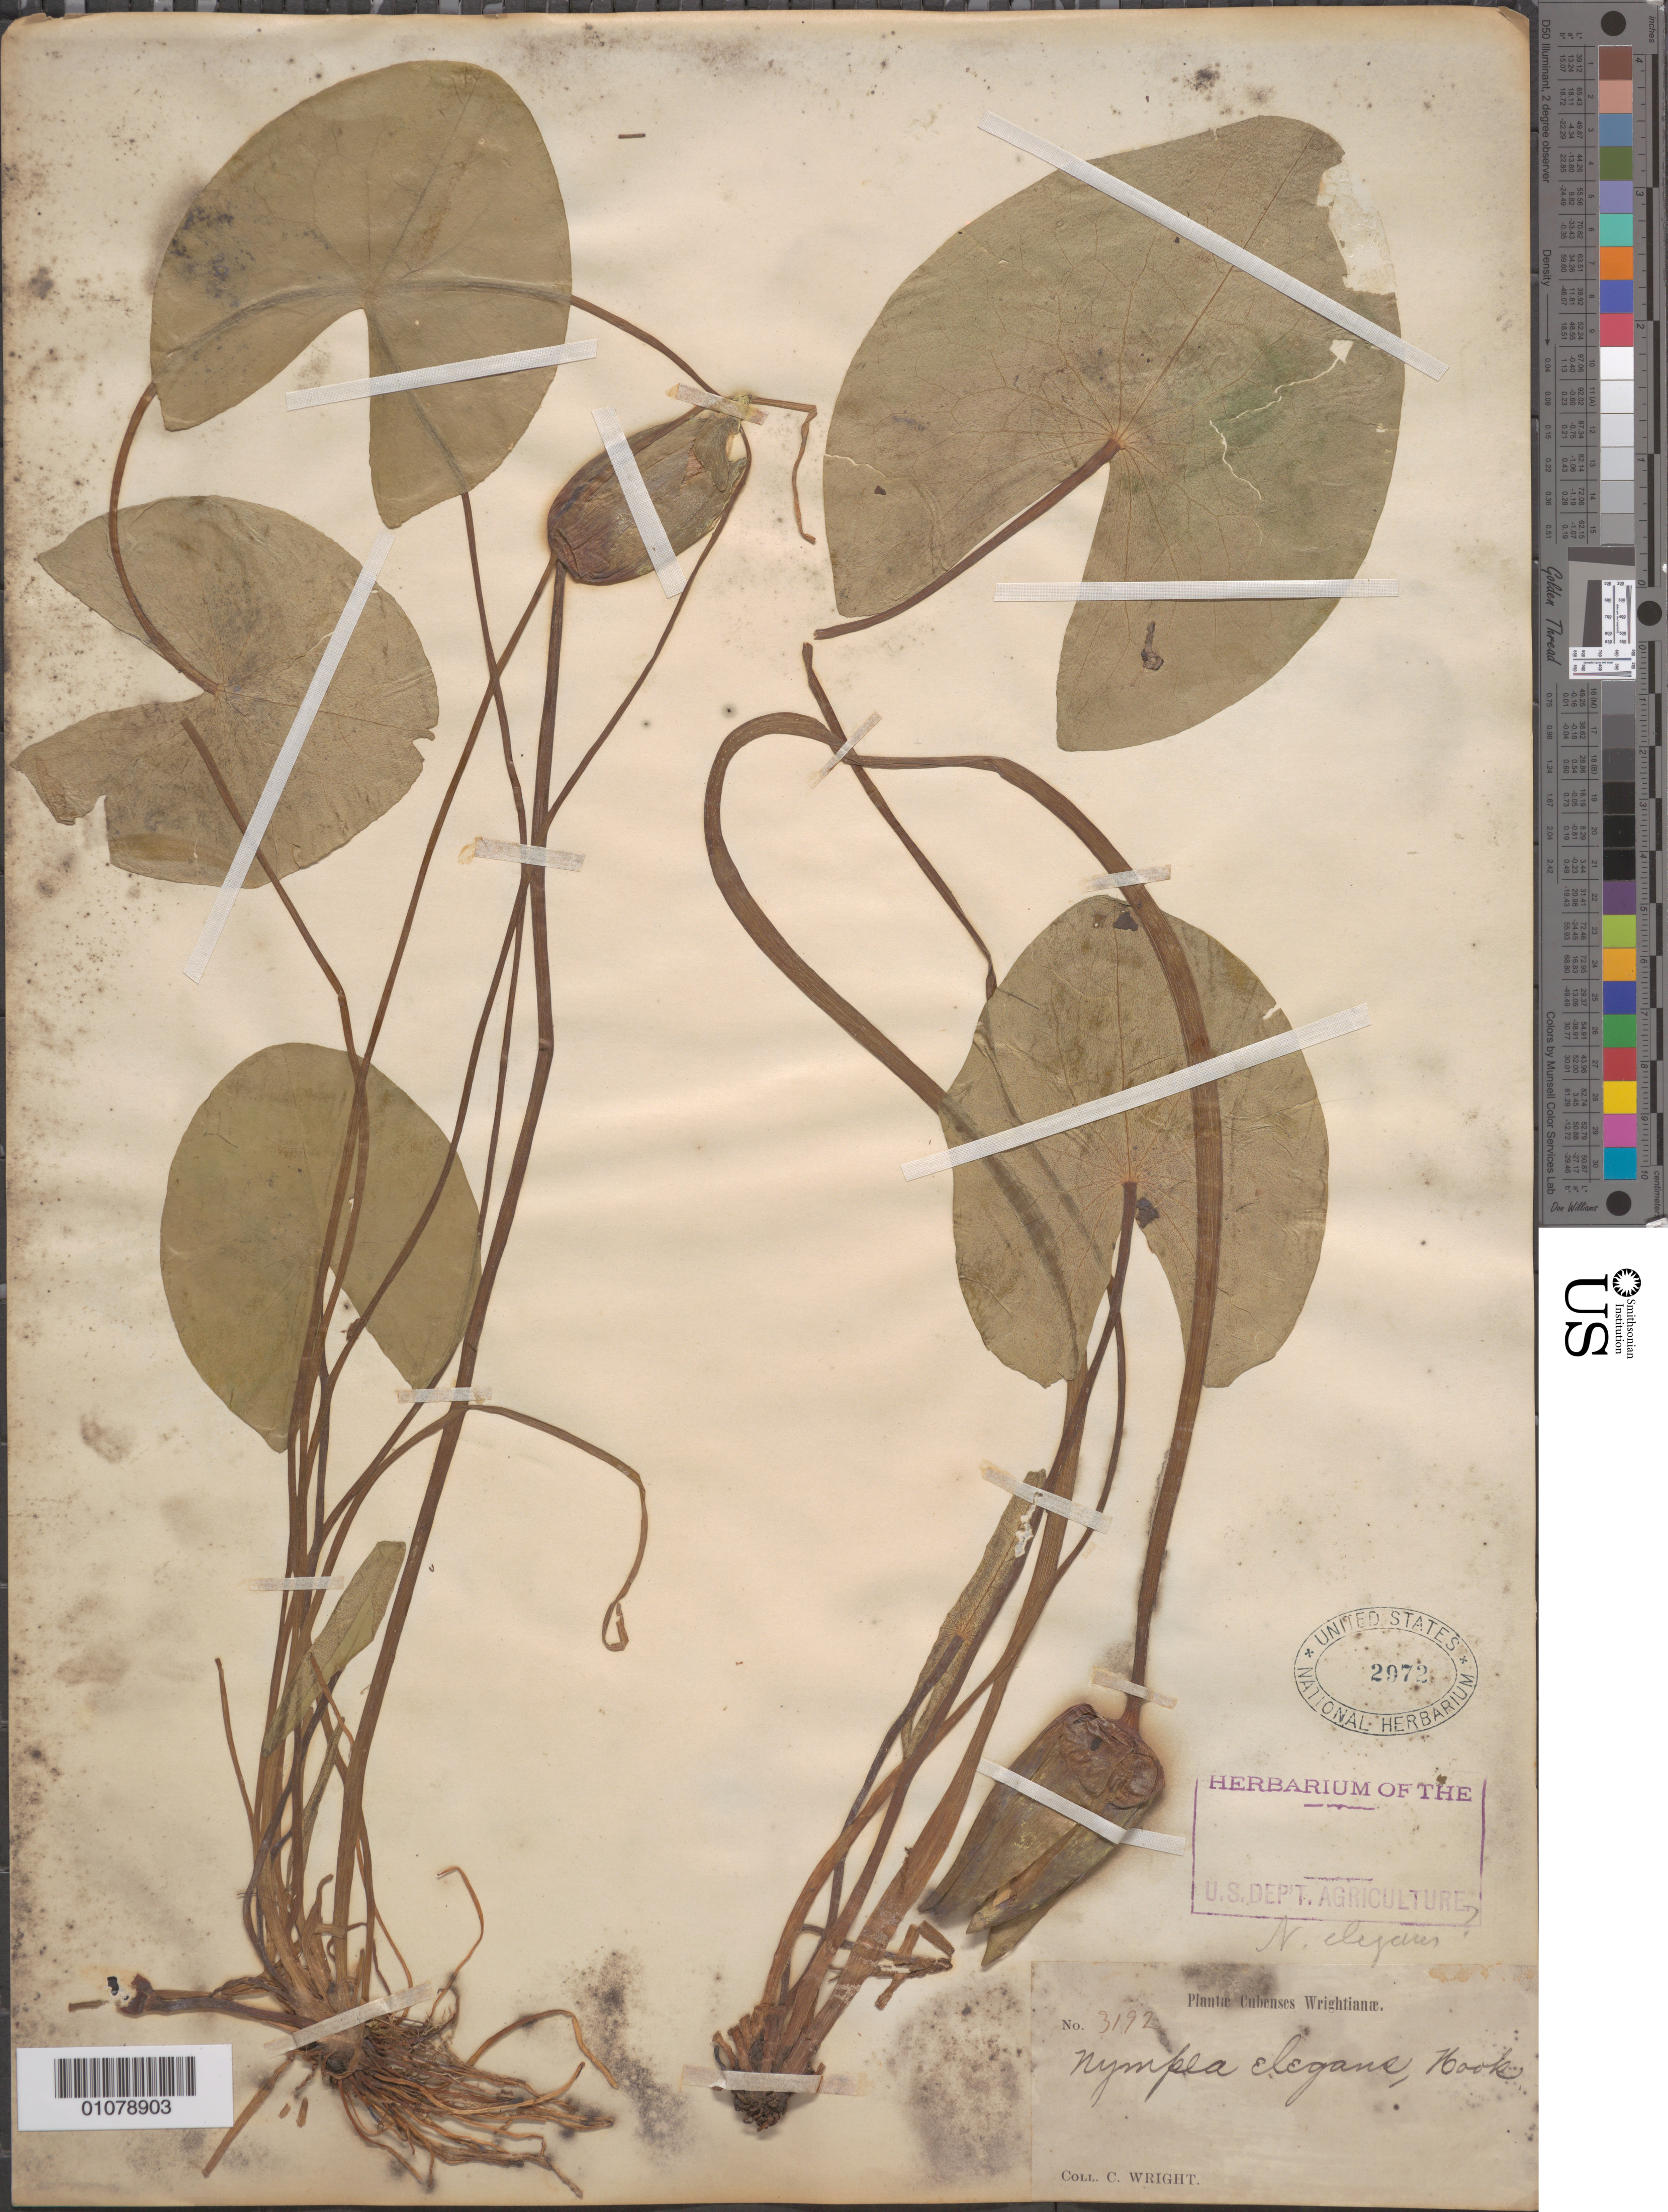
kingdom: Plantae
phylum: Tracheophyta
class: Magnoliopsida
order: Nymphaeales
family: Nymphaeaceae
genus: Nymphaea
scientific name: Nymphaea elegans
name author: Hook.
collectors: C. Wright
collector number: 3192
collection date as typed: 1800 to 1899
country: Cuba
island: Cuba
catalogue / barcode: US 2972